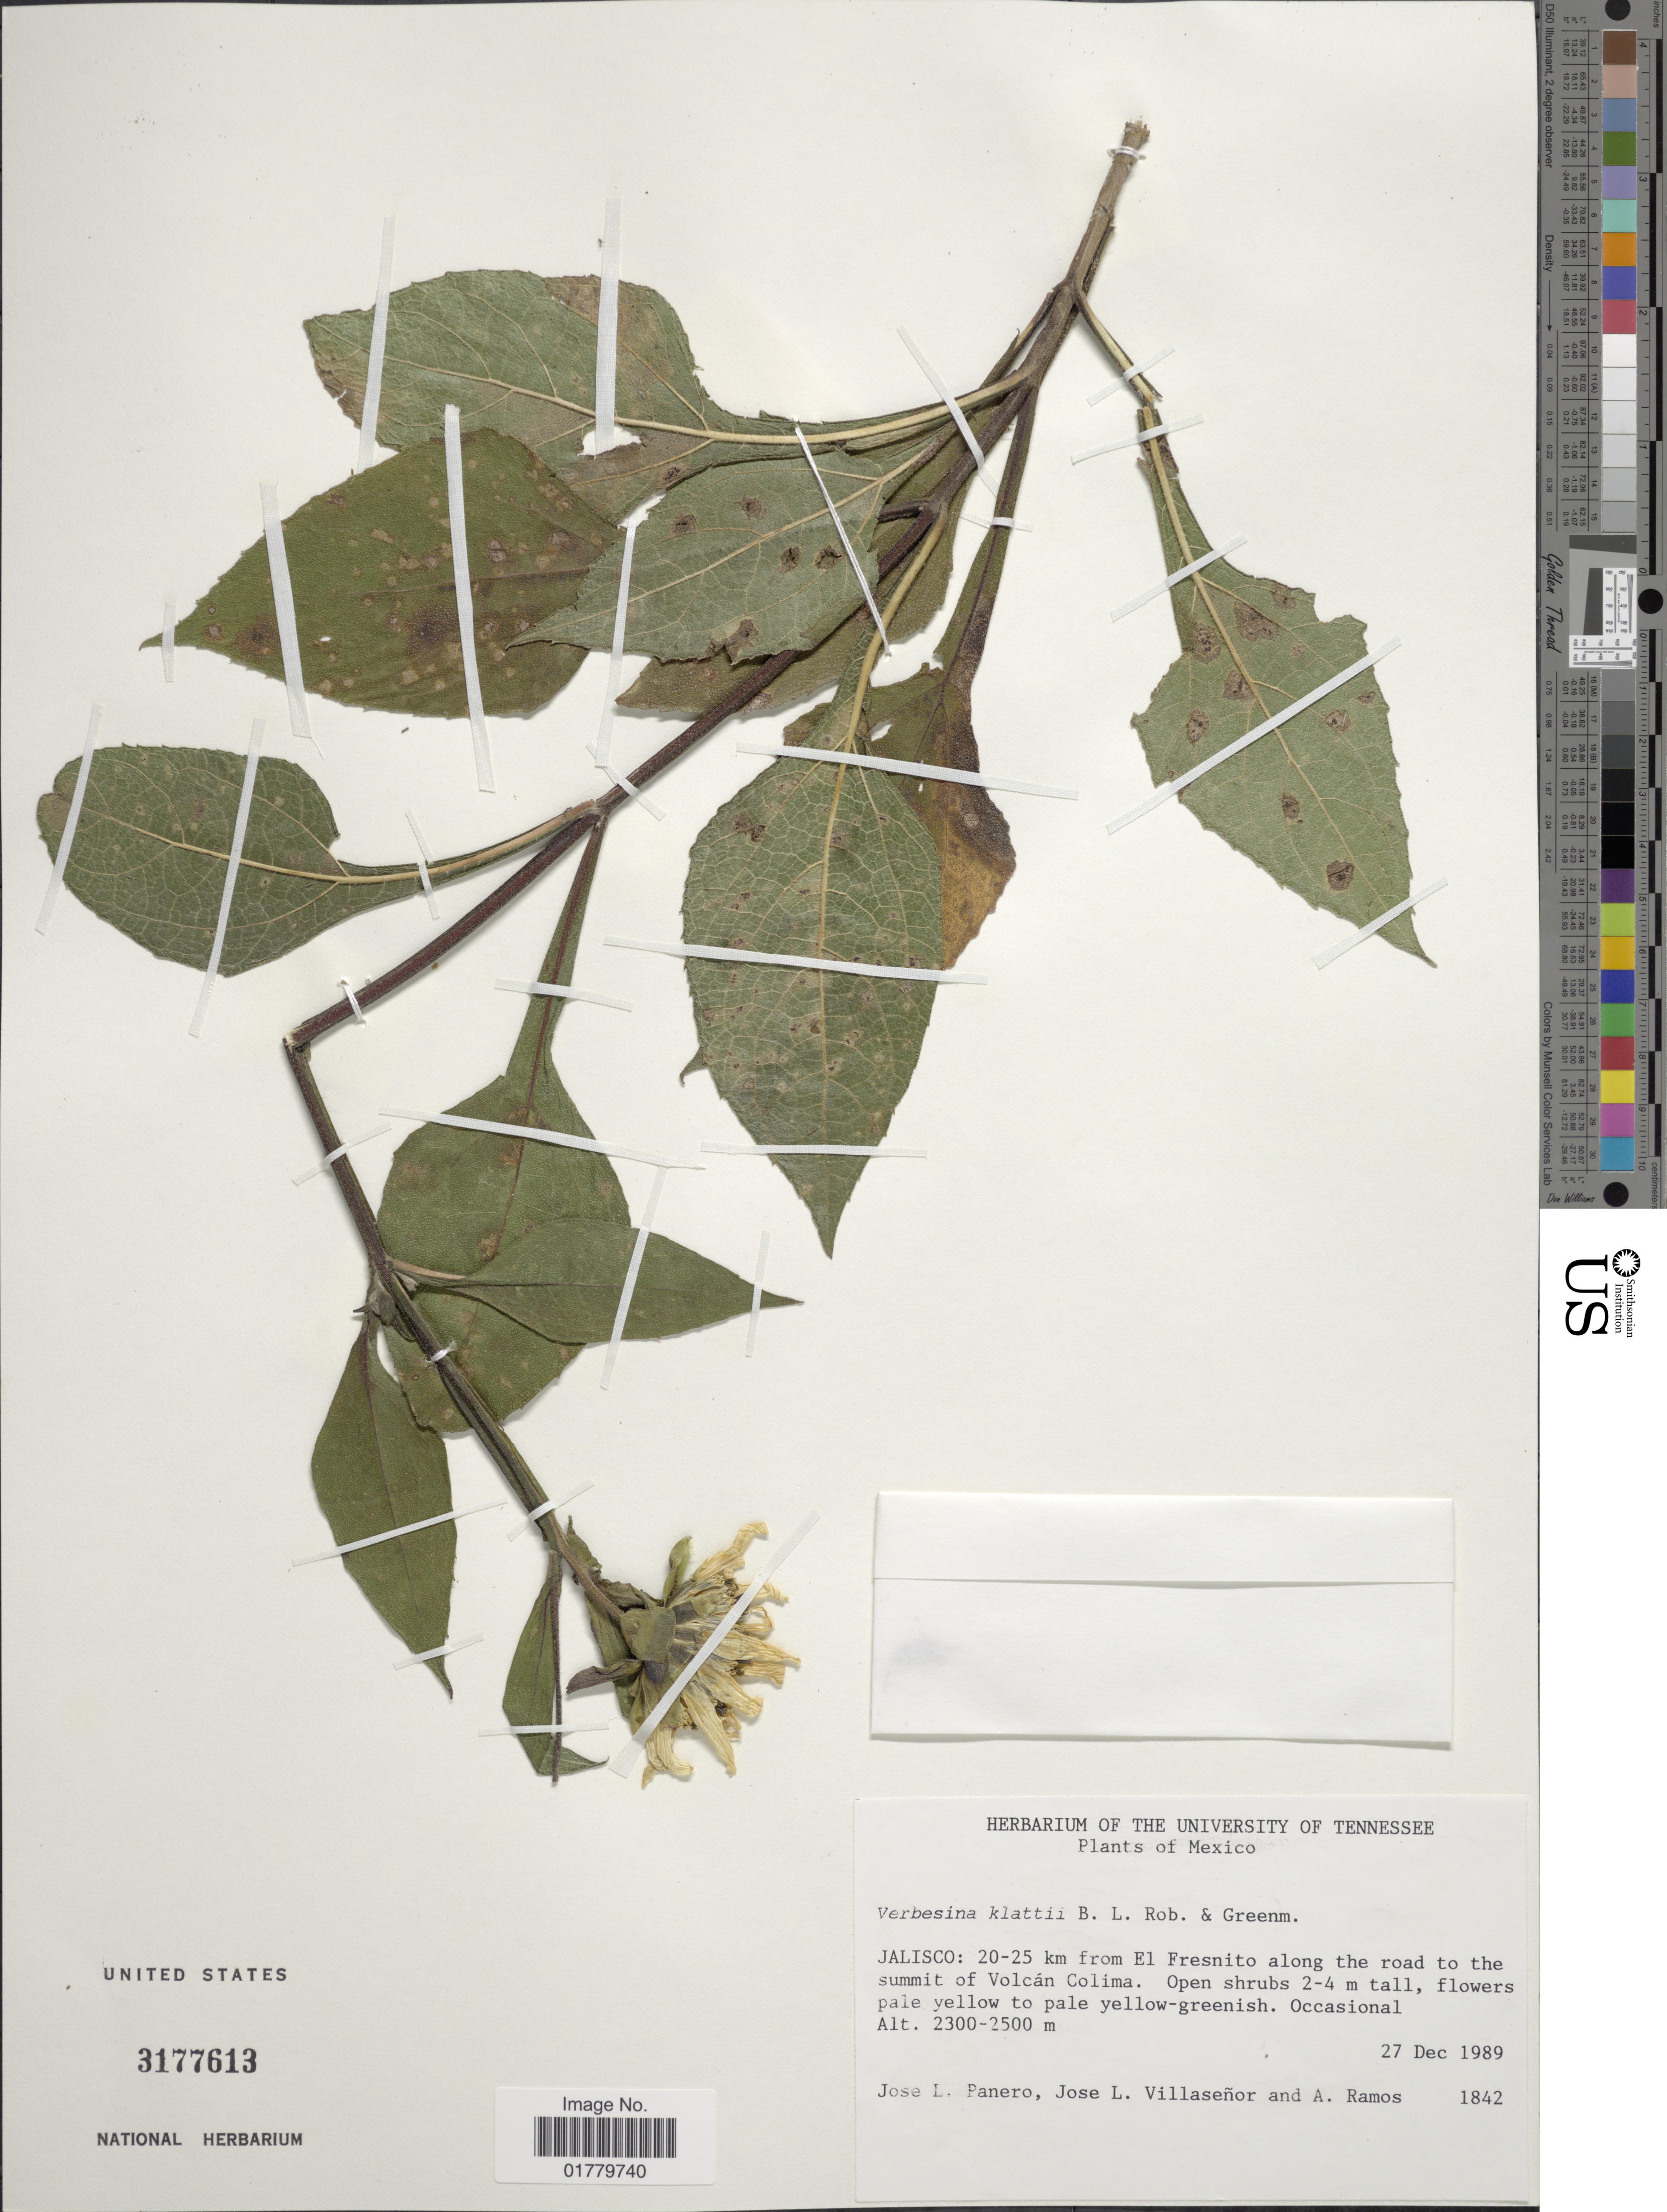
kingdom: Plantae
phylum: Tracheophyta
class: Magnoliopsida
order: Asterales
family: Asteraceae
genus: Verbesina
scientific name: Verbesina klattii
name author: B.L. Rob. & Greenm.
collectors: J. L. Panero, J. Villaseñor R. & A. Ramos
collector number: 1842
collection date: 1989-12-27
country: Mexico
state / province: Jalisco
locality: Jalisco: 20-25 km from El Fresnito along the road to the summit of Volcán Colima.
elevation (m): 2300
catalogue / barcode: US 3177613